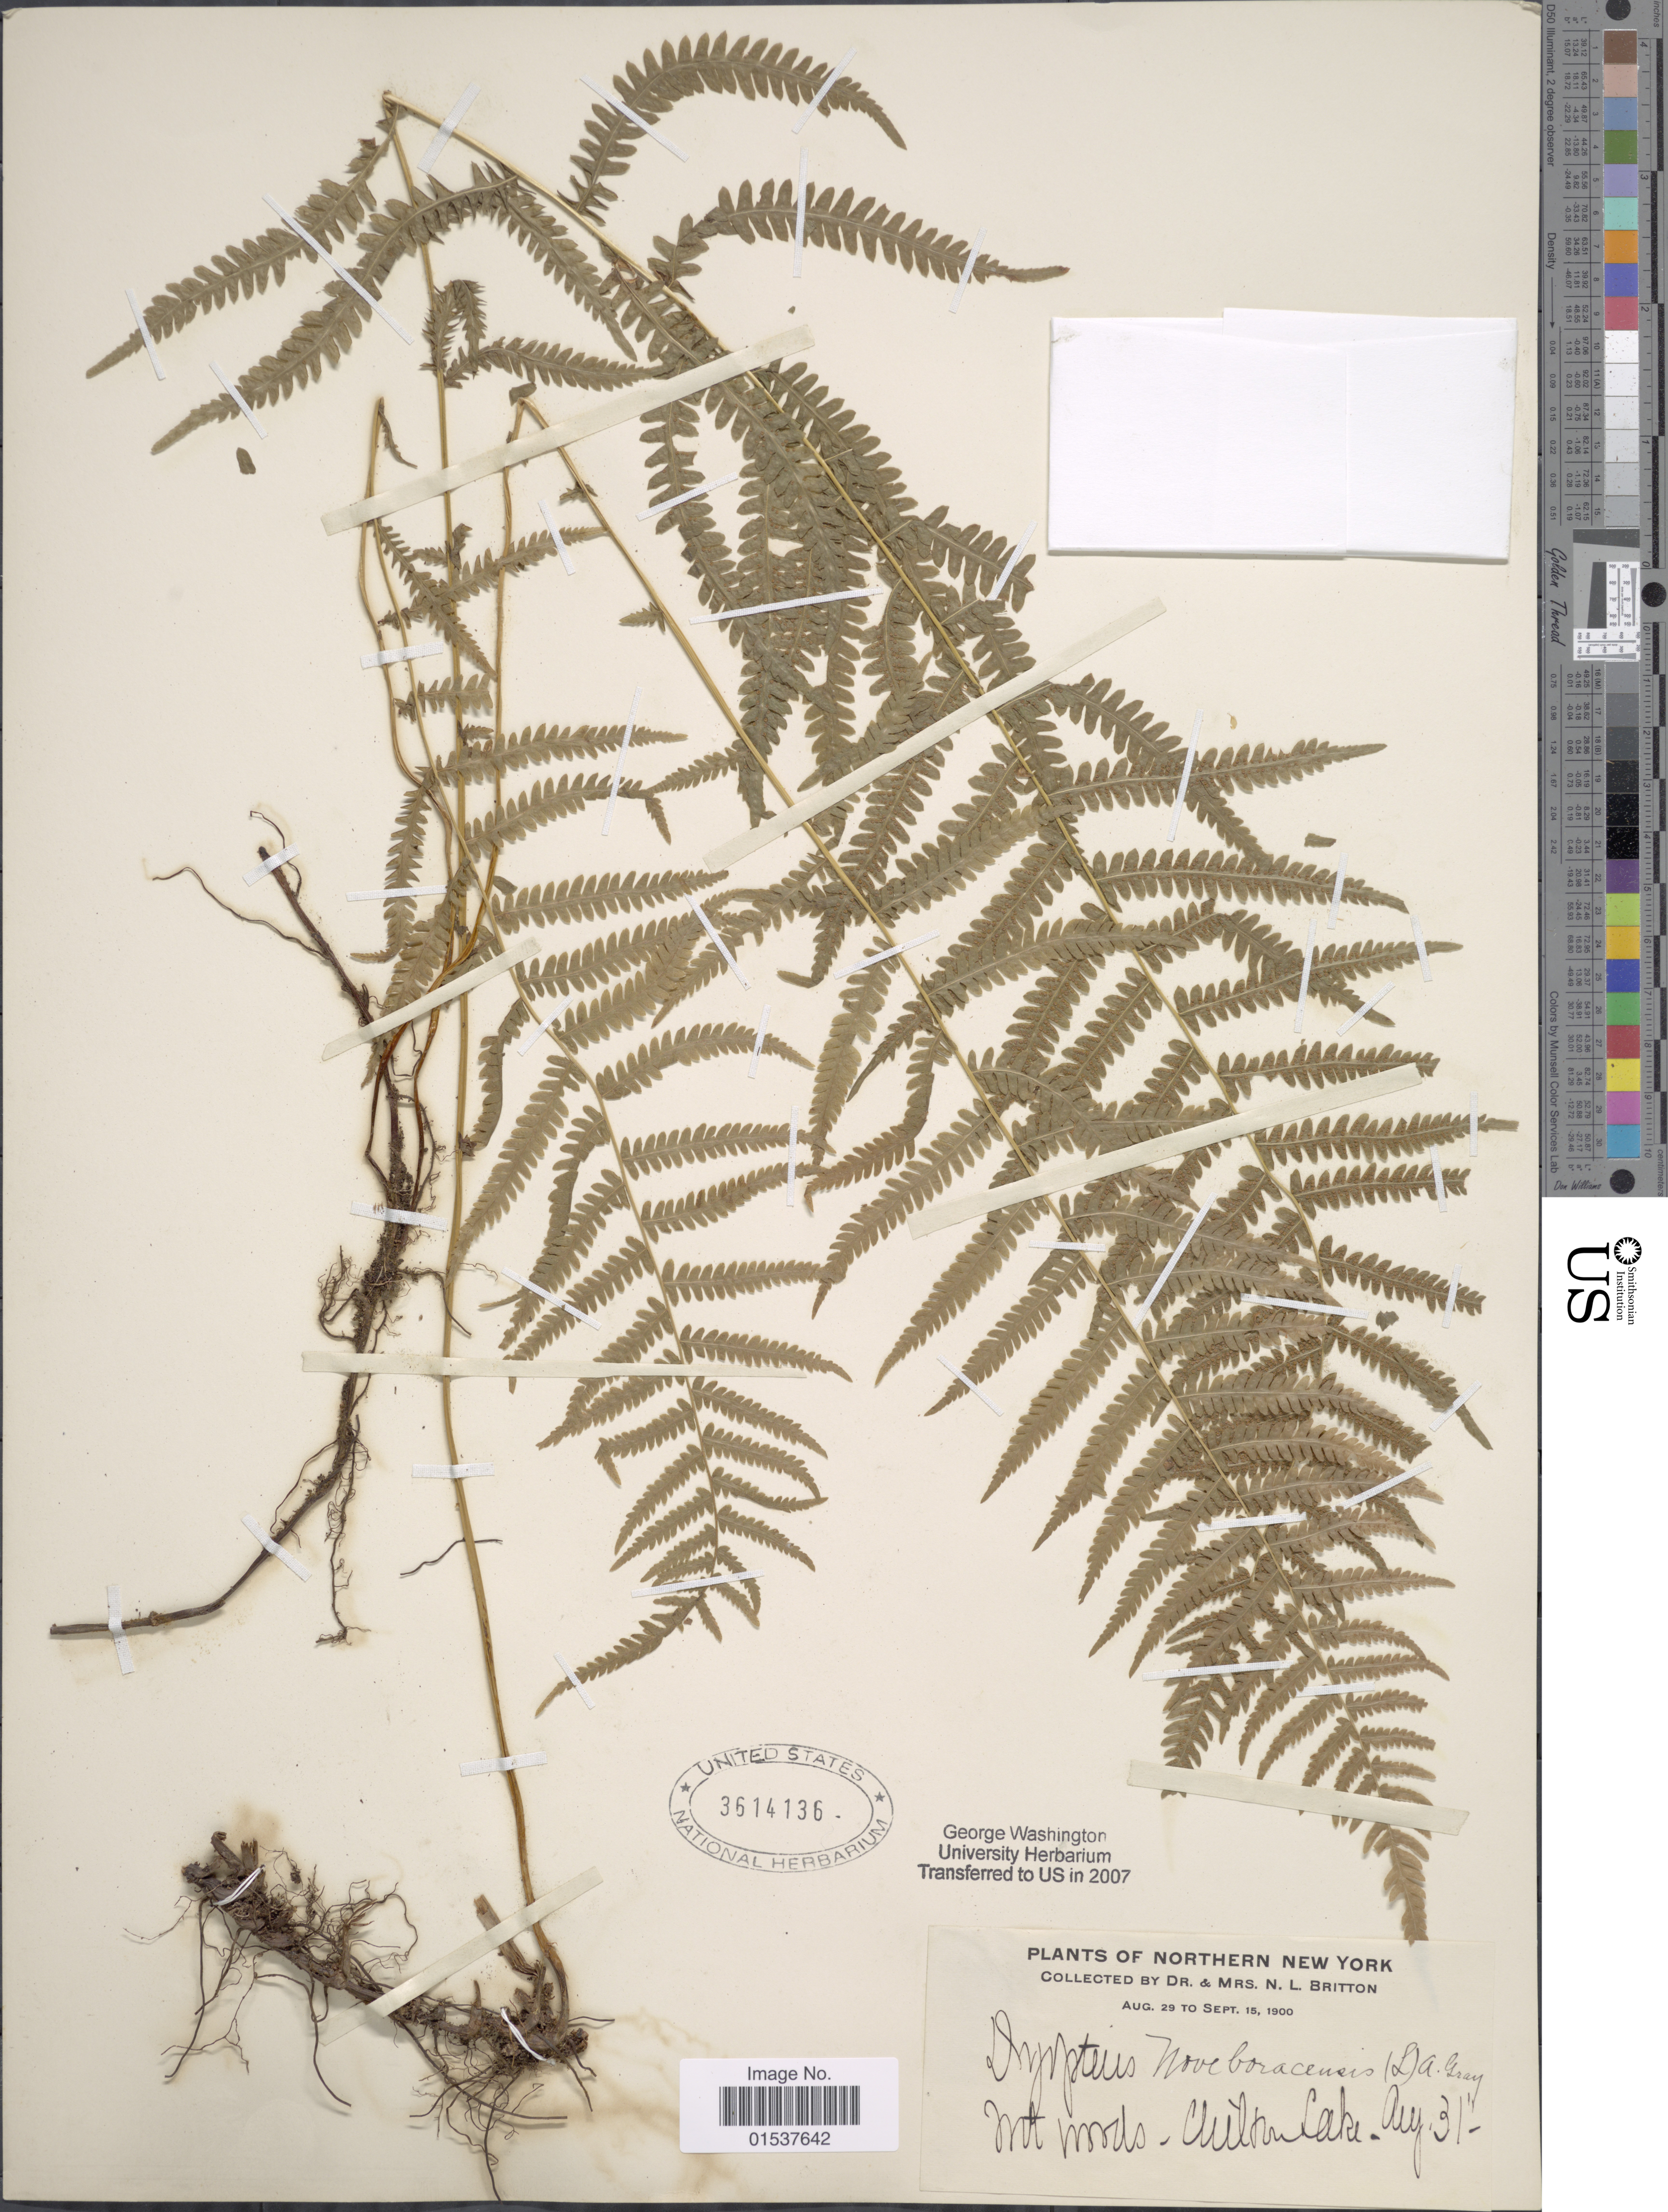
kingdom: Plantae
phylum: Tracheophyta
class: Polypodiopsida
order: Polypodiales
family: Thelypteridaceae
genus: Parathelypteris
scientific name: Parathelypteris noveboracensis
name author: (L.) Ching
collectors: N. Britton & E. G. Britton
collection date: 1900-08-31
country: United States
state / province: New York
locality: Northern New York, Mt Woods, Chilton Lake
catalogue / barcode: US 3614136